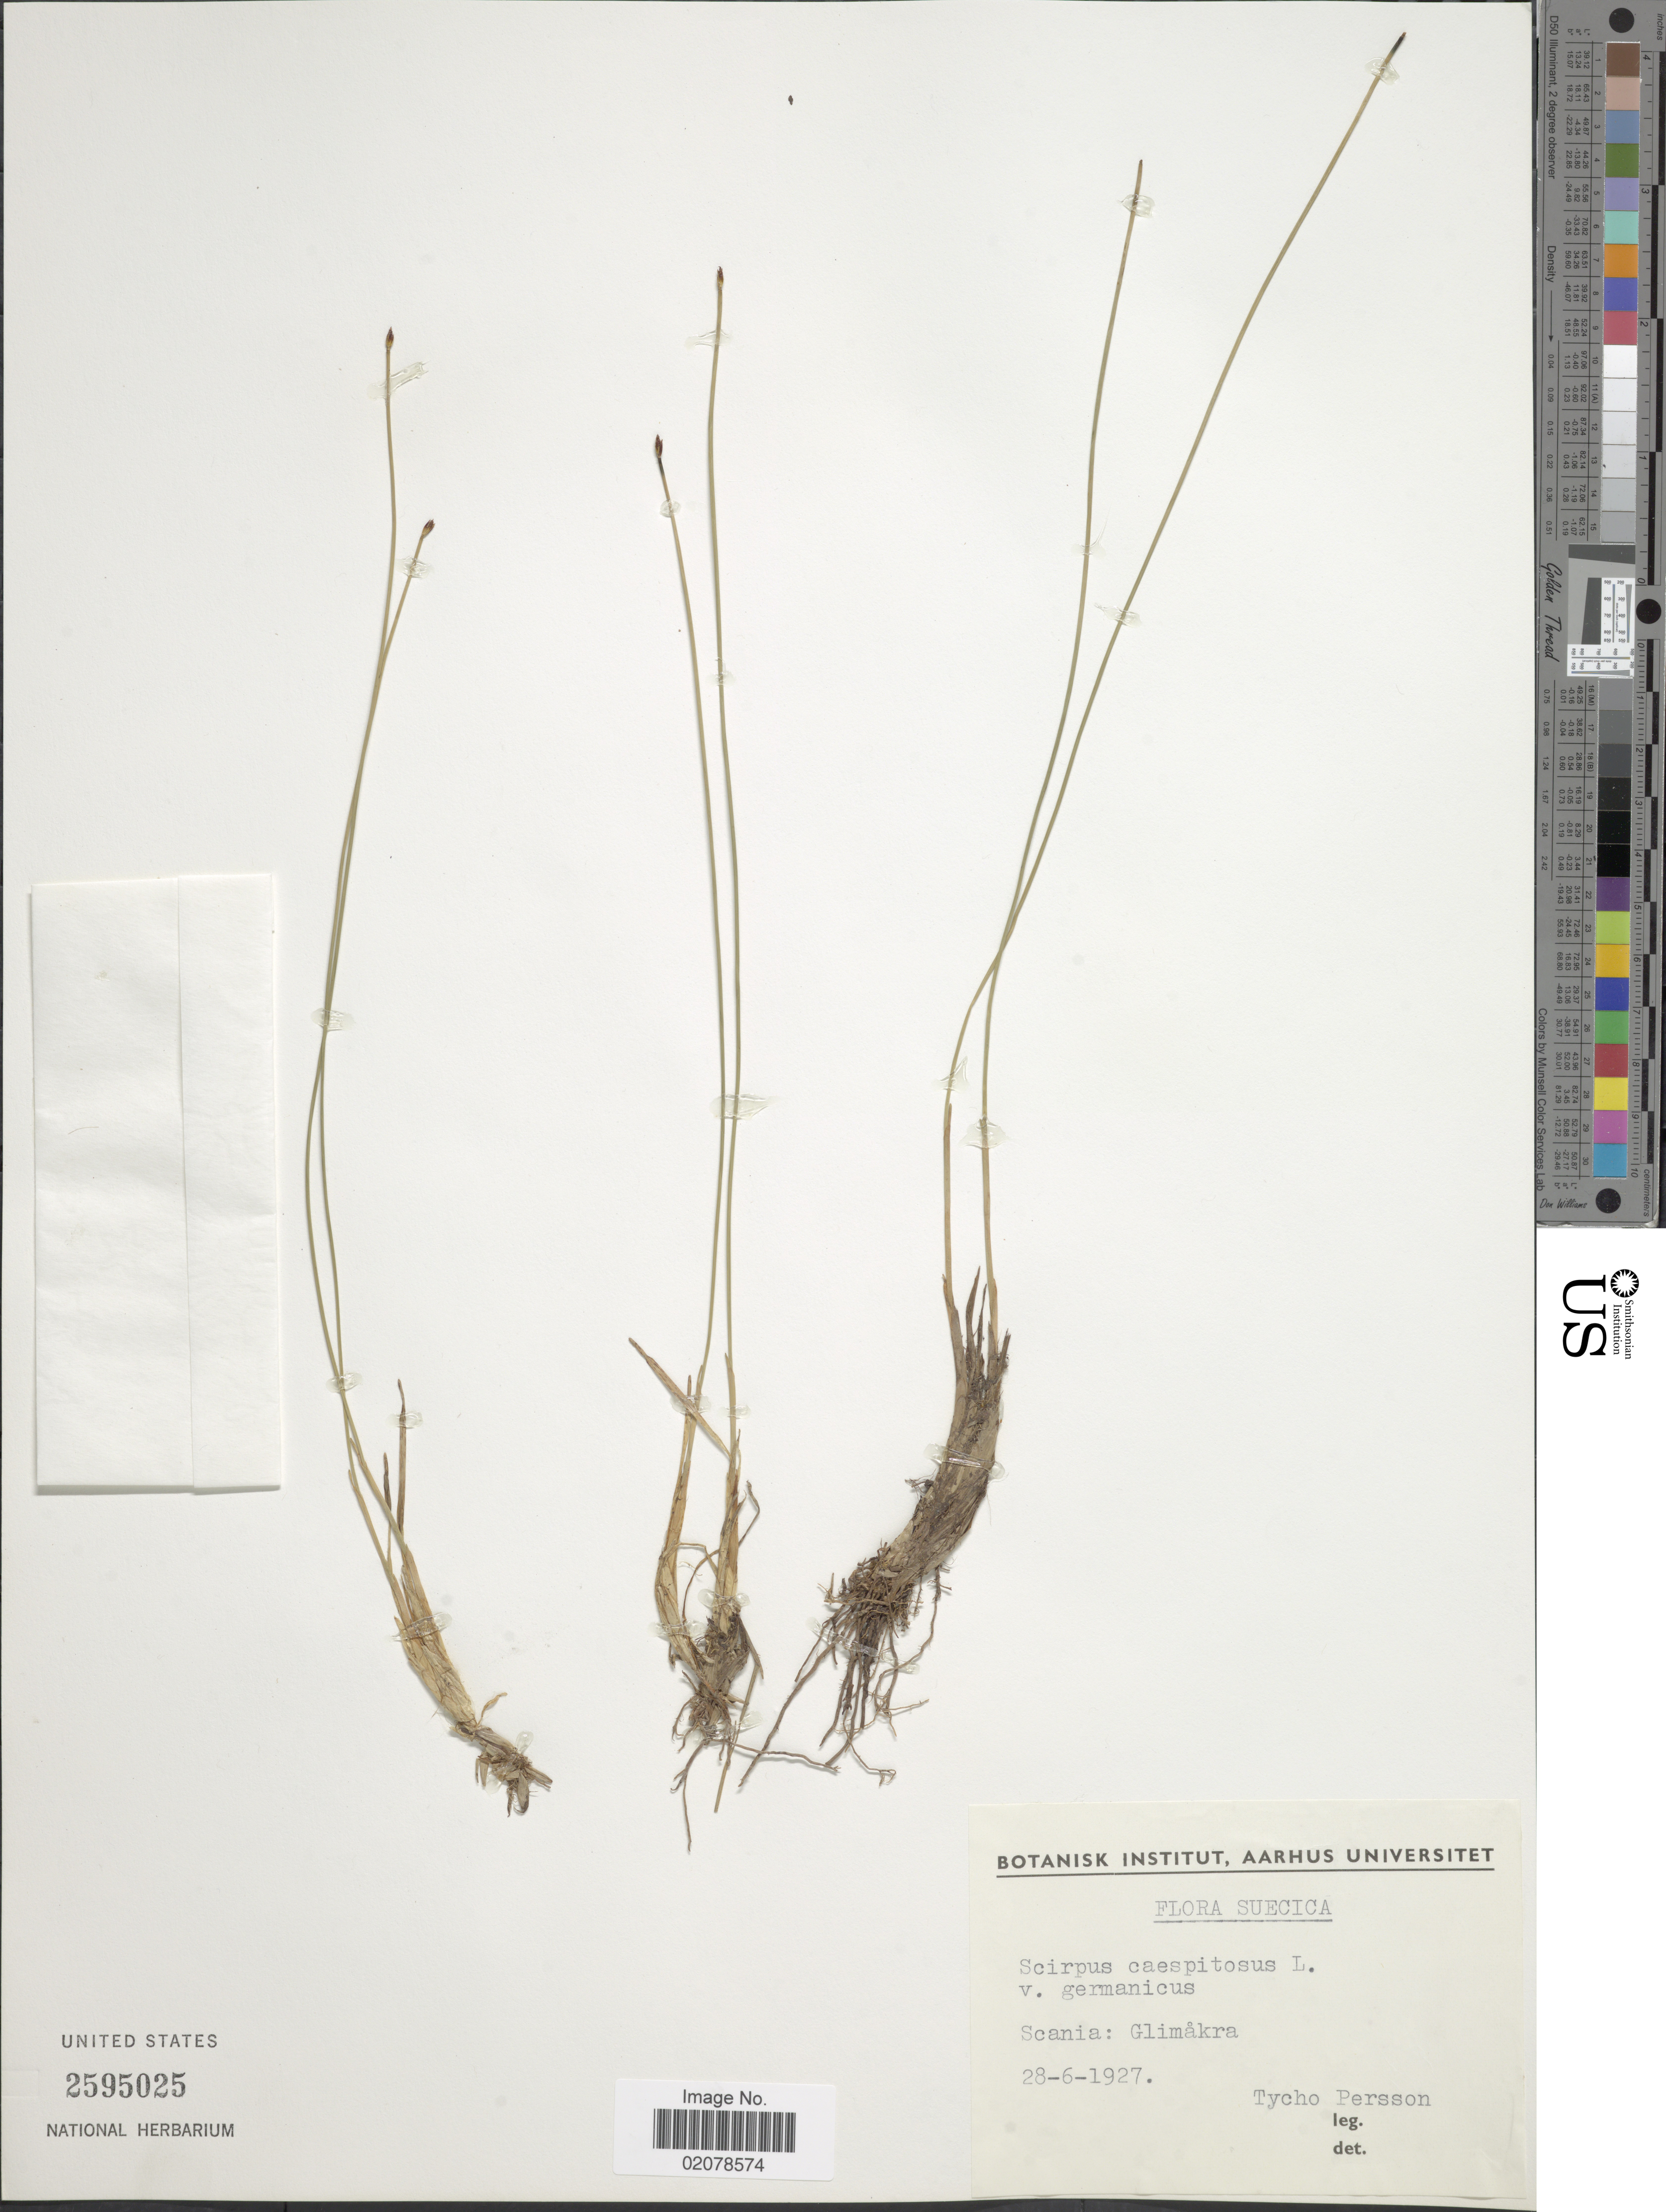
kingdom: Plantae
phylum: Tracheophyta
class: Liliopsida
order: Poales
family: Cyperaceae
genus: Trichophorum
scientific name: Trichophorum cespitosum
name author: (L.) Hartm.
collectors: T. Persson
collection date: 1927-06-28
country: Sweden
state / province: Skåne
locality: Suecica. Scania: Glimakra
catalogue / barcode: US 2595025